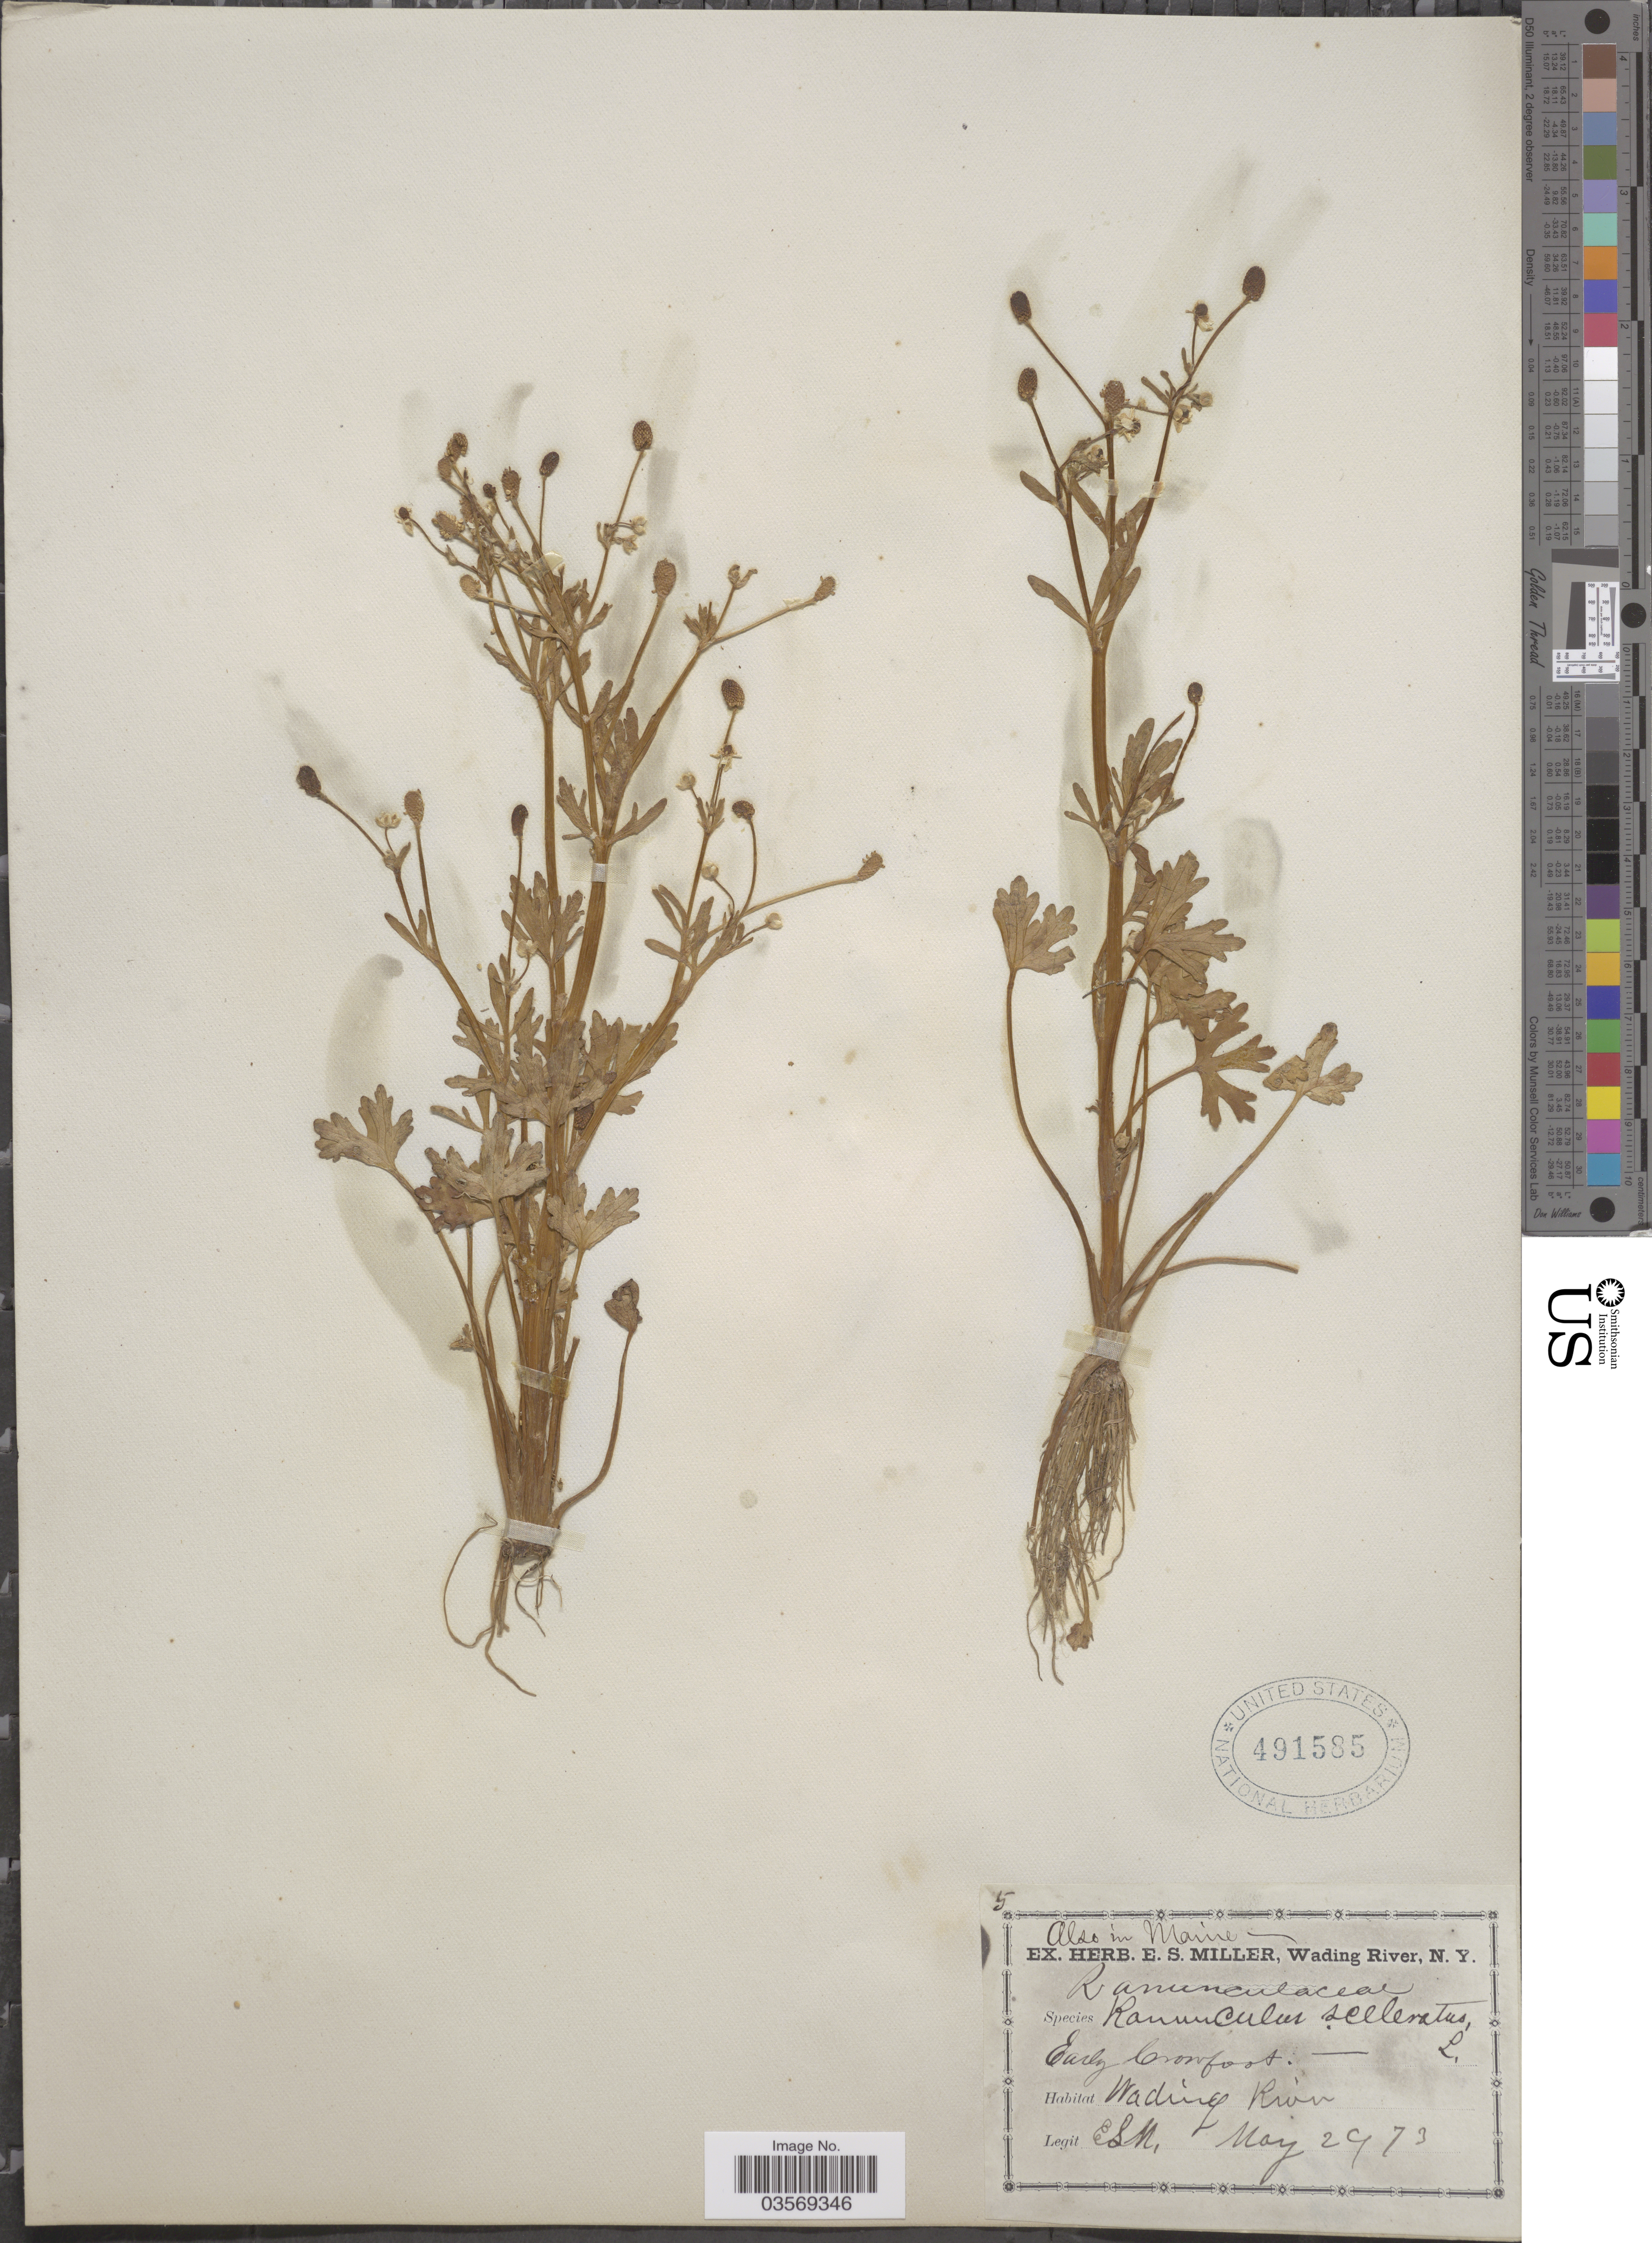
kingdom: Plantae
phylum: Tracheophyta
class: Magnoliopsida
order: Ranunculales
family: Ranunculaceae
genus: Ranunculus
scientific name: Ranunculus sceleratus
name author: L.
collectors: E. S. Miller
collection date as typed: Transcribed d/m/y: 29/5/73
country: United States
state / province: New York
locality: Also in Maine. Wading River.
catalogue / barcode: US 491585